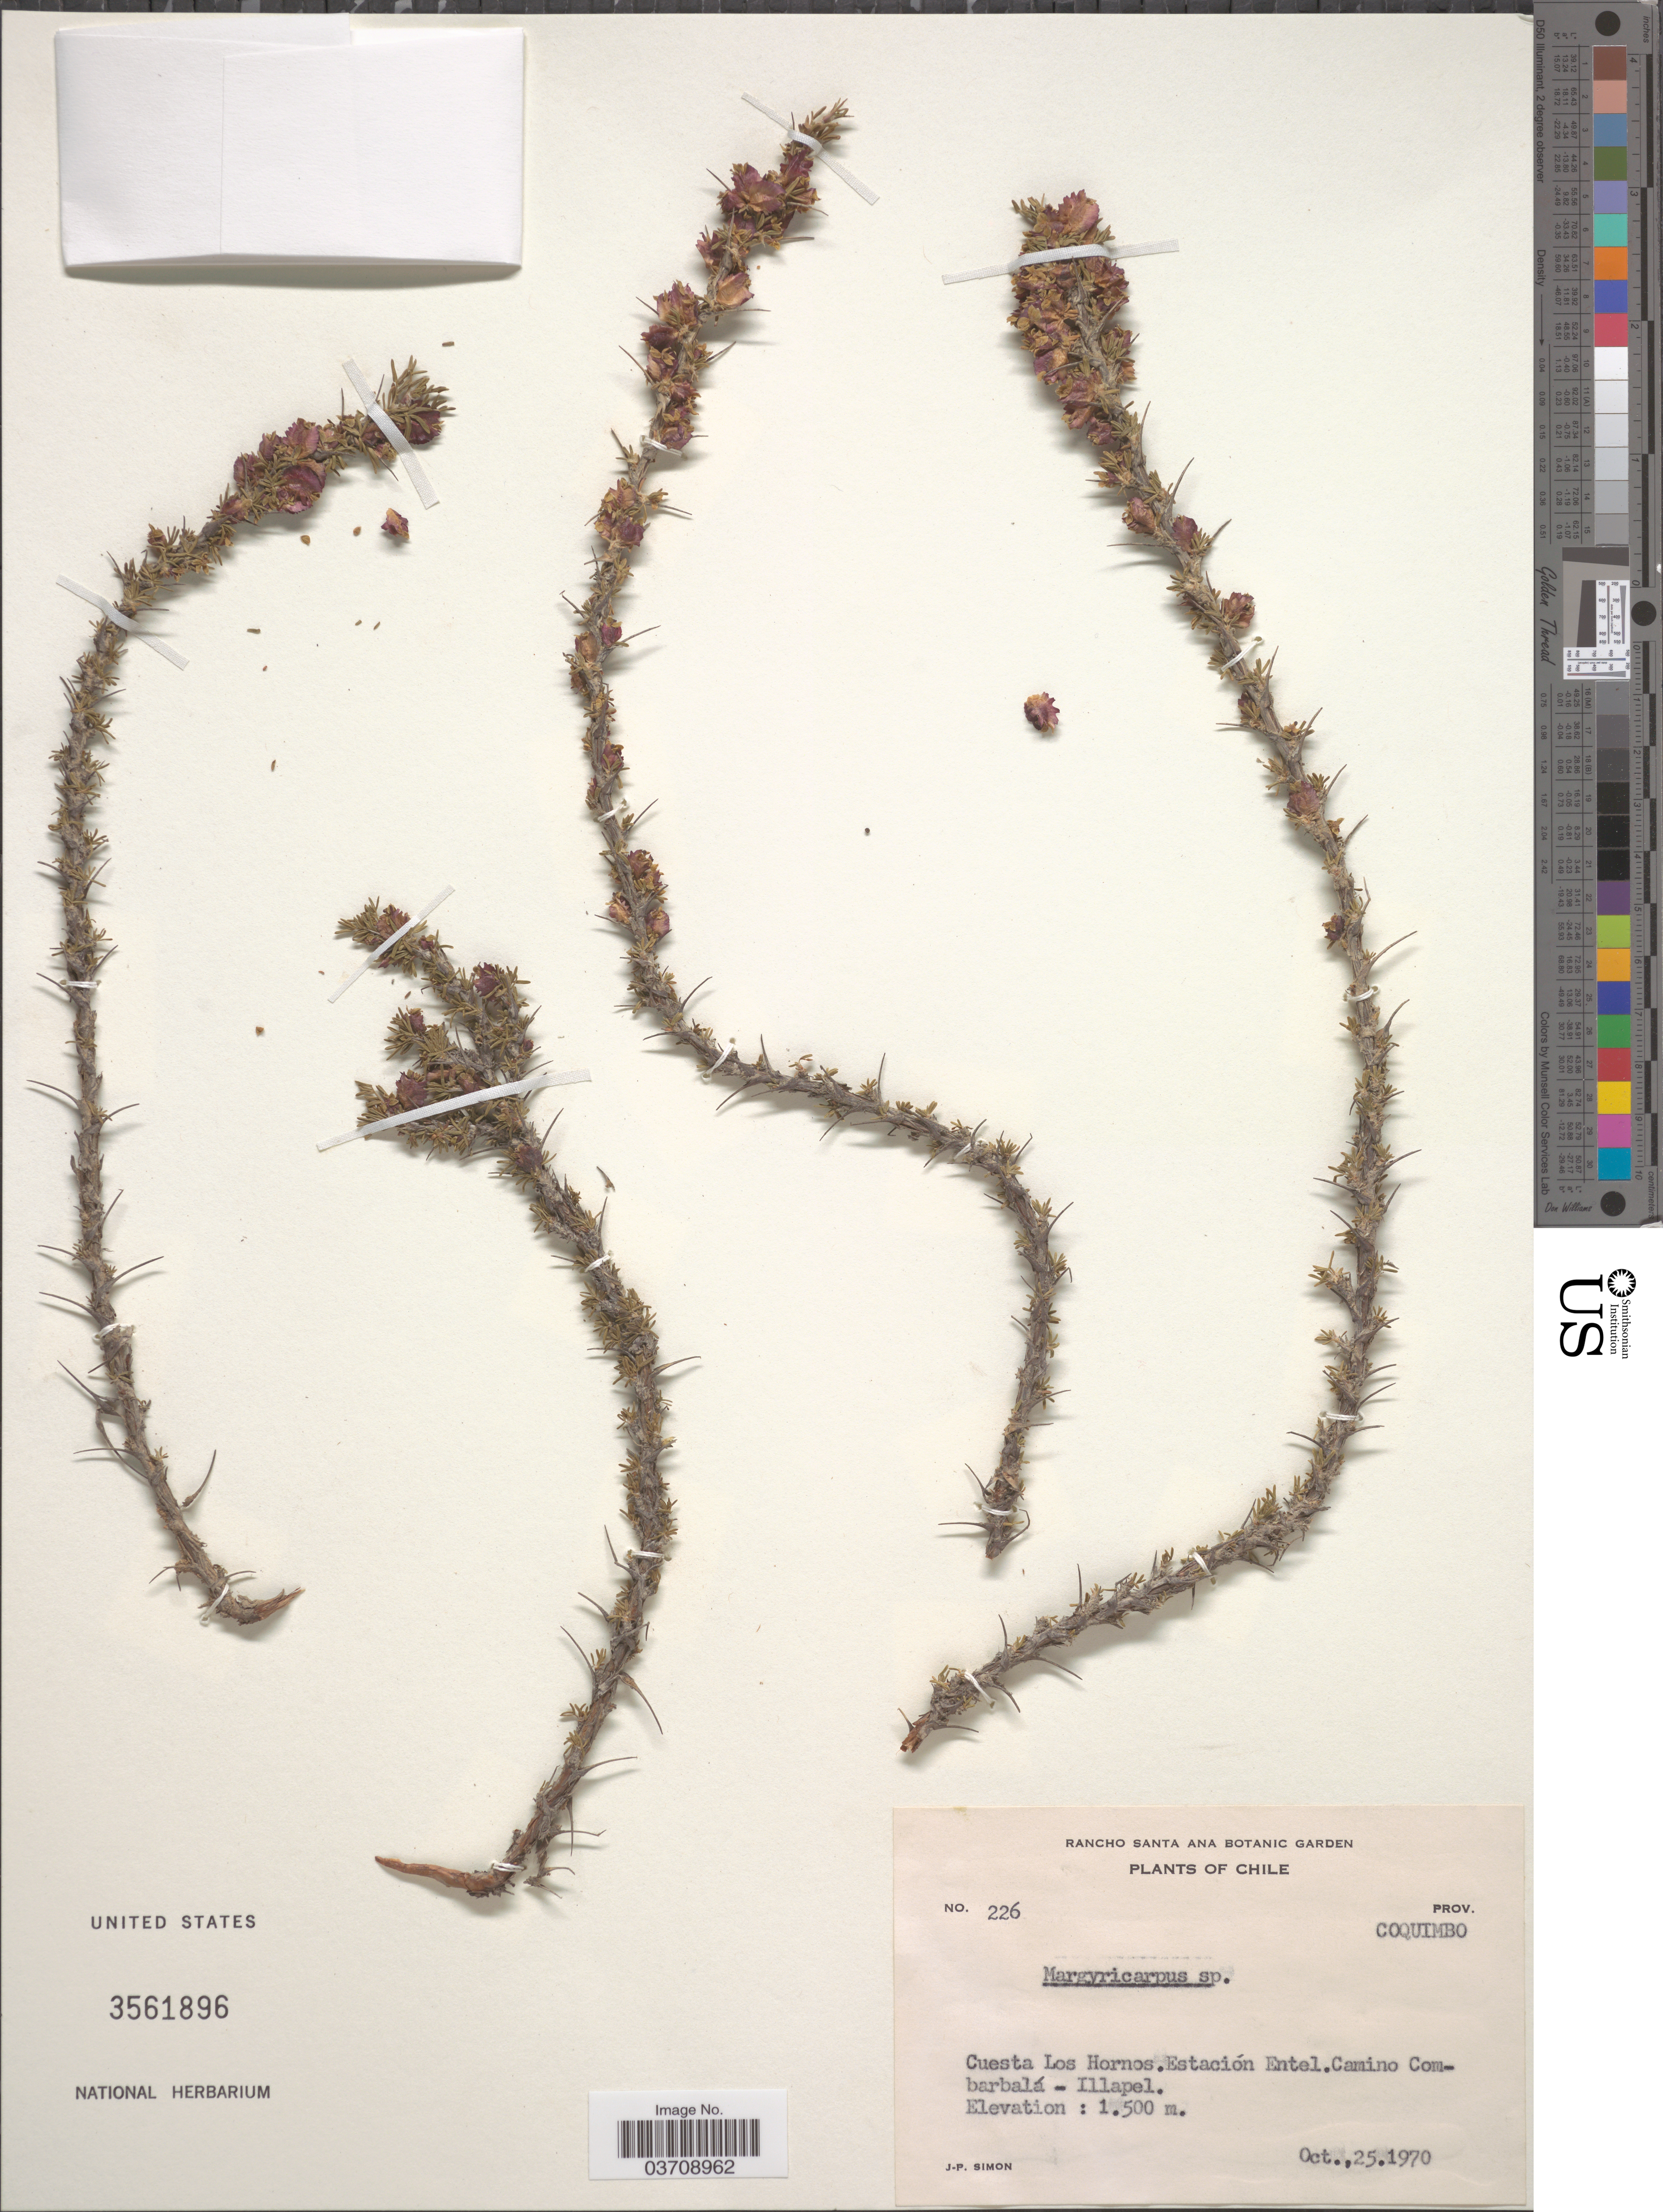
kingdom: Plantae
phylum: Tracheophyta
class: Magnoliopsida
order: Rosales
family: Rosaceae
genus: Margyricarpus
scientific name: Margyricarpus sp.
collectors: J.-P. Simon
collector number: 226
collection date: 1970-10-25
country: Chile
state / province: Coquimbo (IV)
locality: Prov. Coquimbo. Cuesta Los Hornos. Estación Entel. Camino Combarbalá - Illapel.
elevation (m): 1500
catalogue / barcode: US 3561896